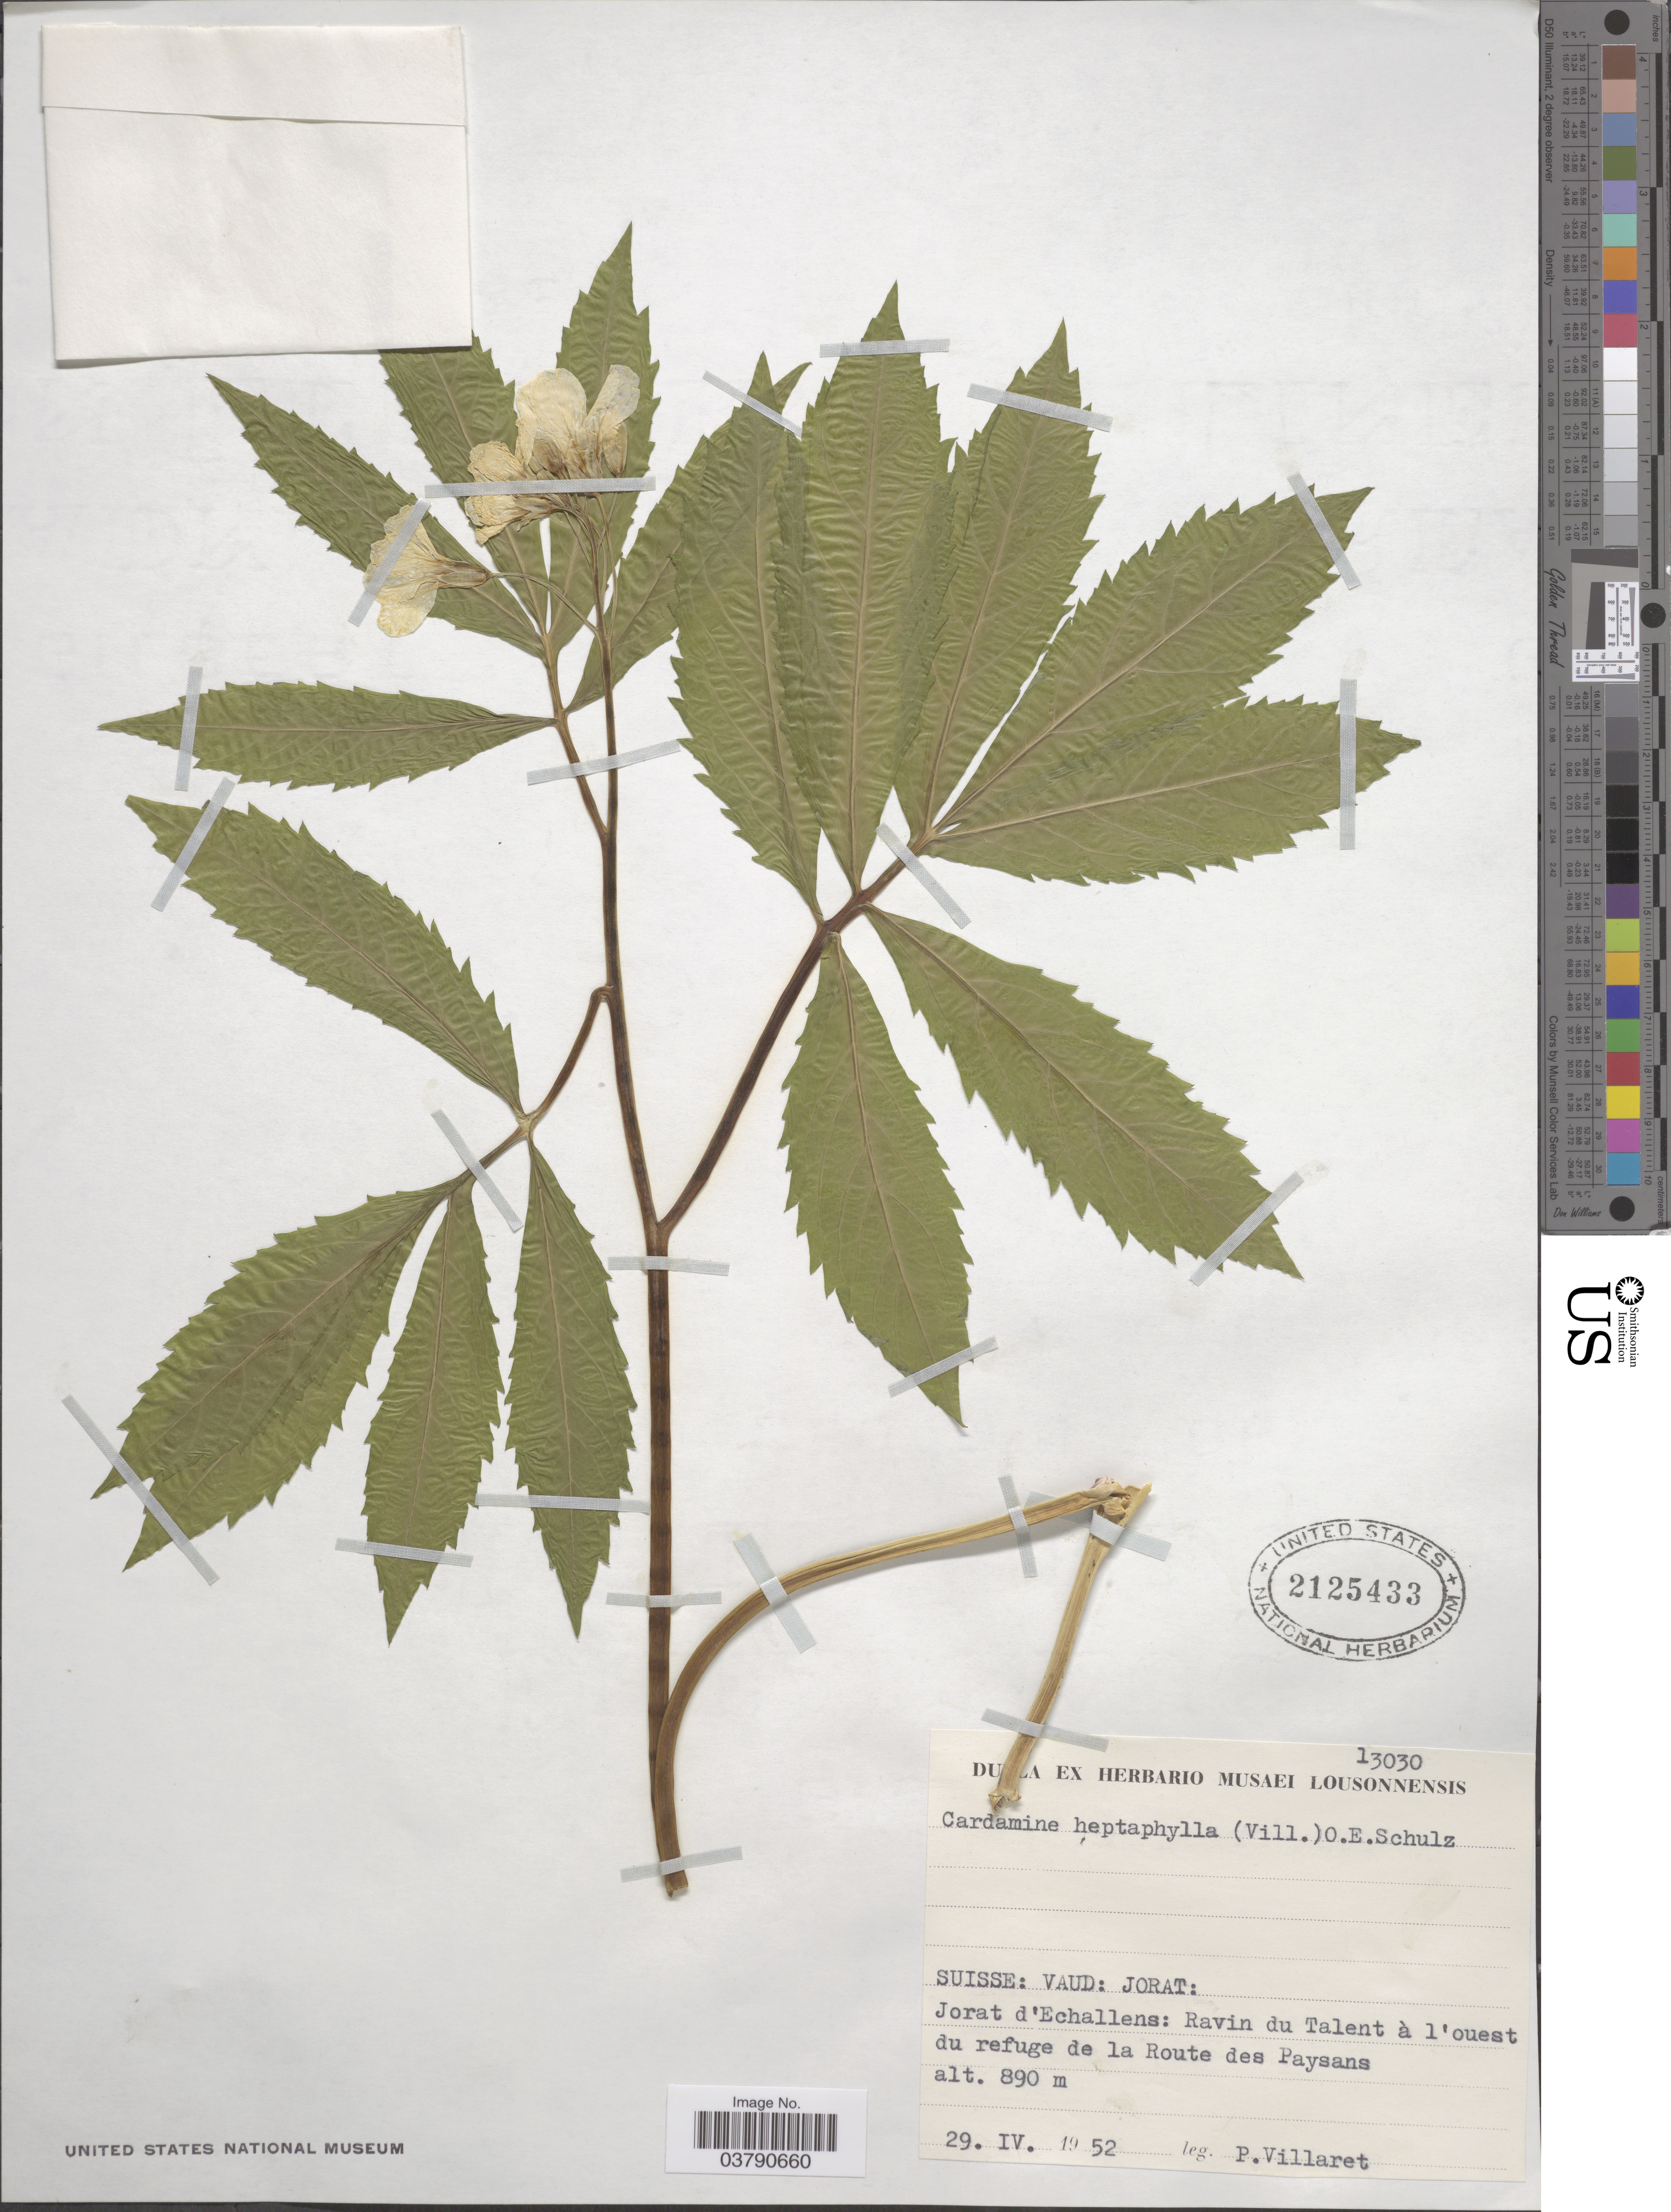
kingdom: Plantae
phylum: Tracheophyta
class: Magnoliopsida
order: Brassicales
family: Brassicaceae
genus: Cardamine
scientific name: Cardamine heptaphylla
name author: (Vill.) O.E. Schulz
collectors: P. Villaret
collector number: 13030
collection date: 1952-04-29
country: Switzerland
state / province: Vaud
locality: Suisse: Jorat. Jorat d'Echallens: Ravin du Talent à l'ouest du refuge de la Route des Paysans.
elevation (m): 890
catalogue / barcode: US 2125433